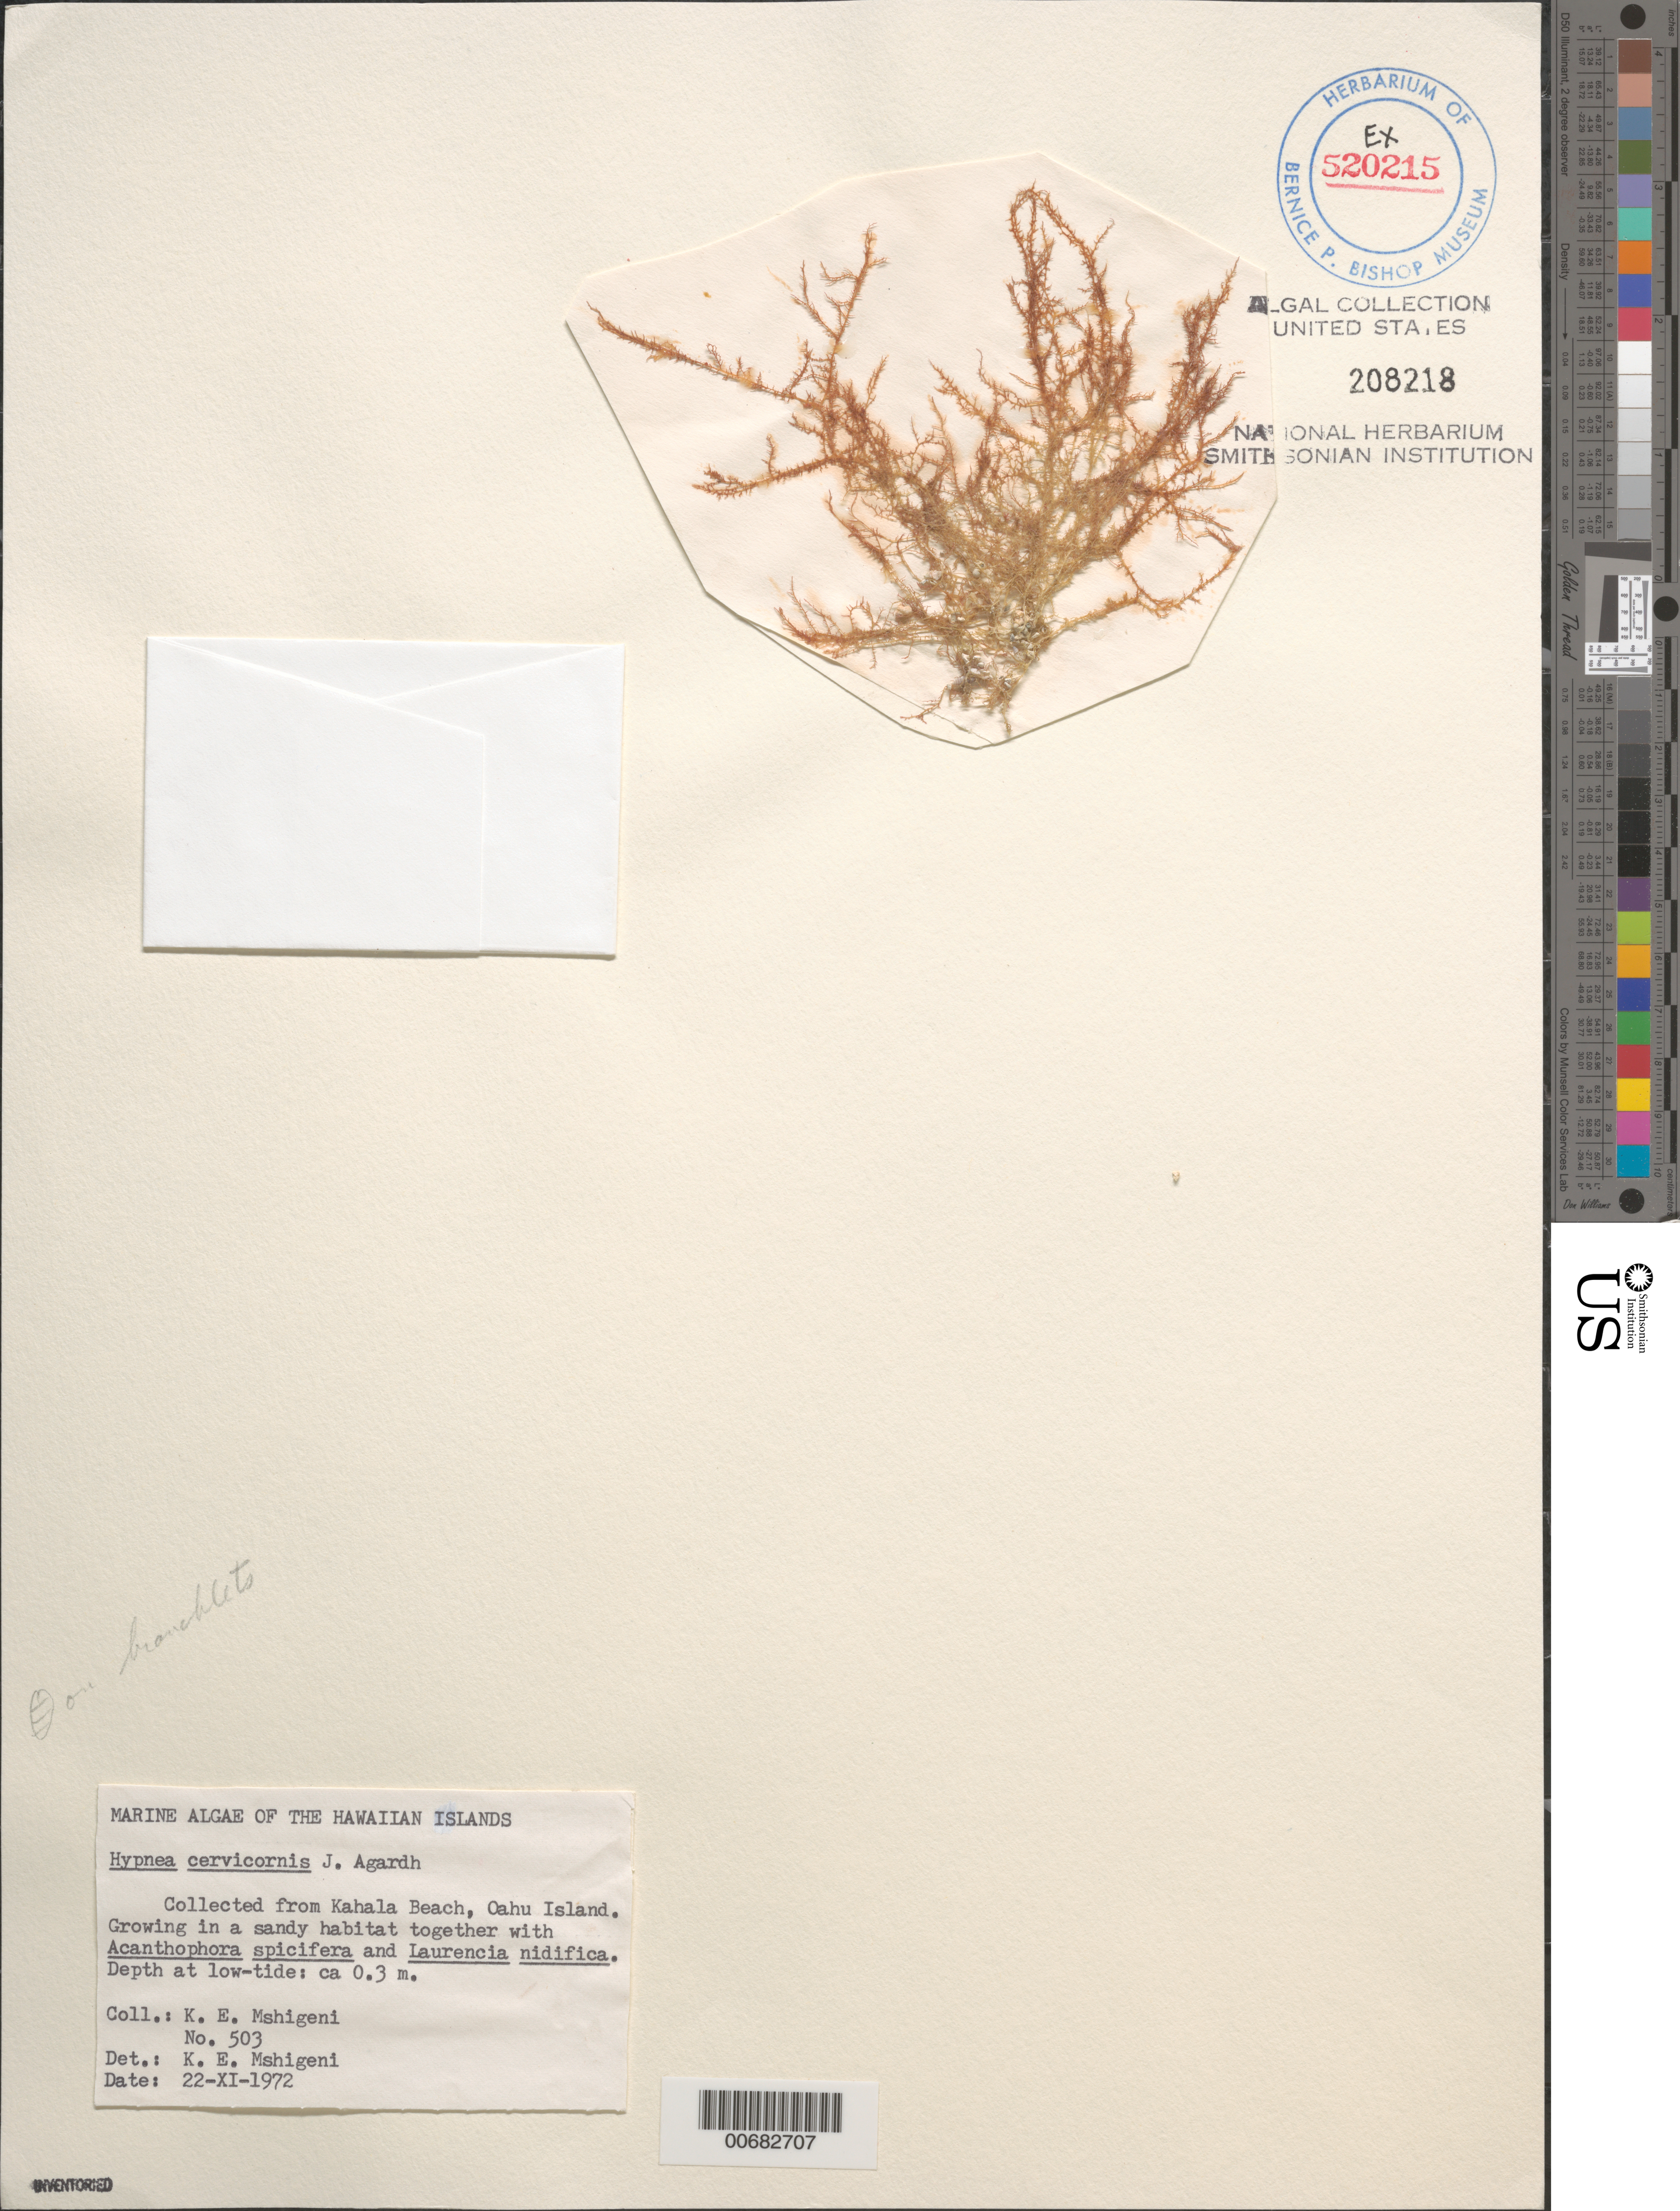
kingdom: Plantae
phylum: Rhodophyta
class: Florideophyceae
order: Gigartinales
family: Cystocloniaceae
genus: Hypnea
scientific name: Hypnea cervicornis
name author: J. Agardh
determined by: Mshigeni, K. E.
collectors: K. Mshigeni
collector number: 503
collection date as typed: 22 Nov 1972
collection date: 1972-11-22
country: United States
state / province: Hawaii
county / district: Honolulu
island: Oahu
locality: Kahala Beach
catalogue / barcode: US 208218